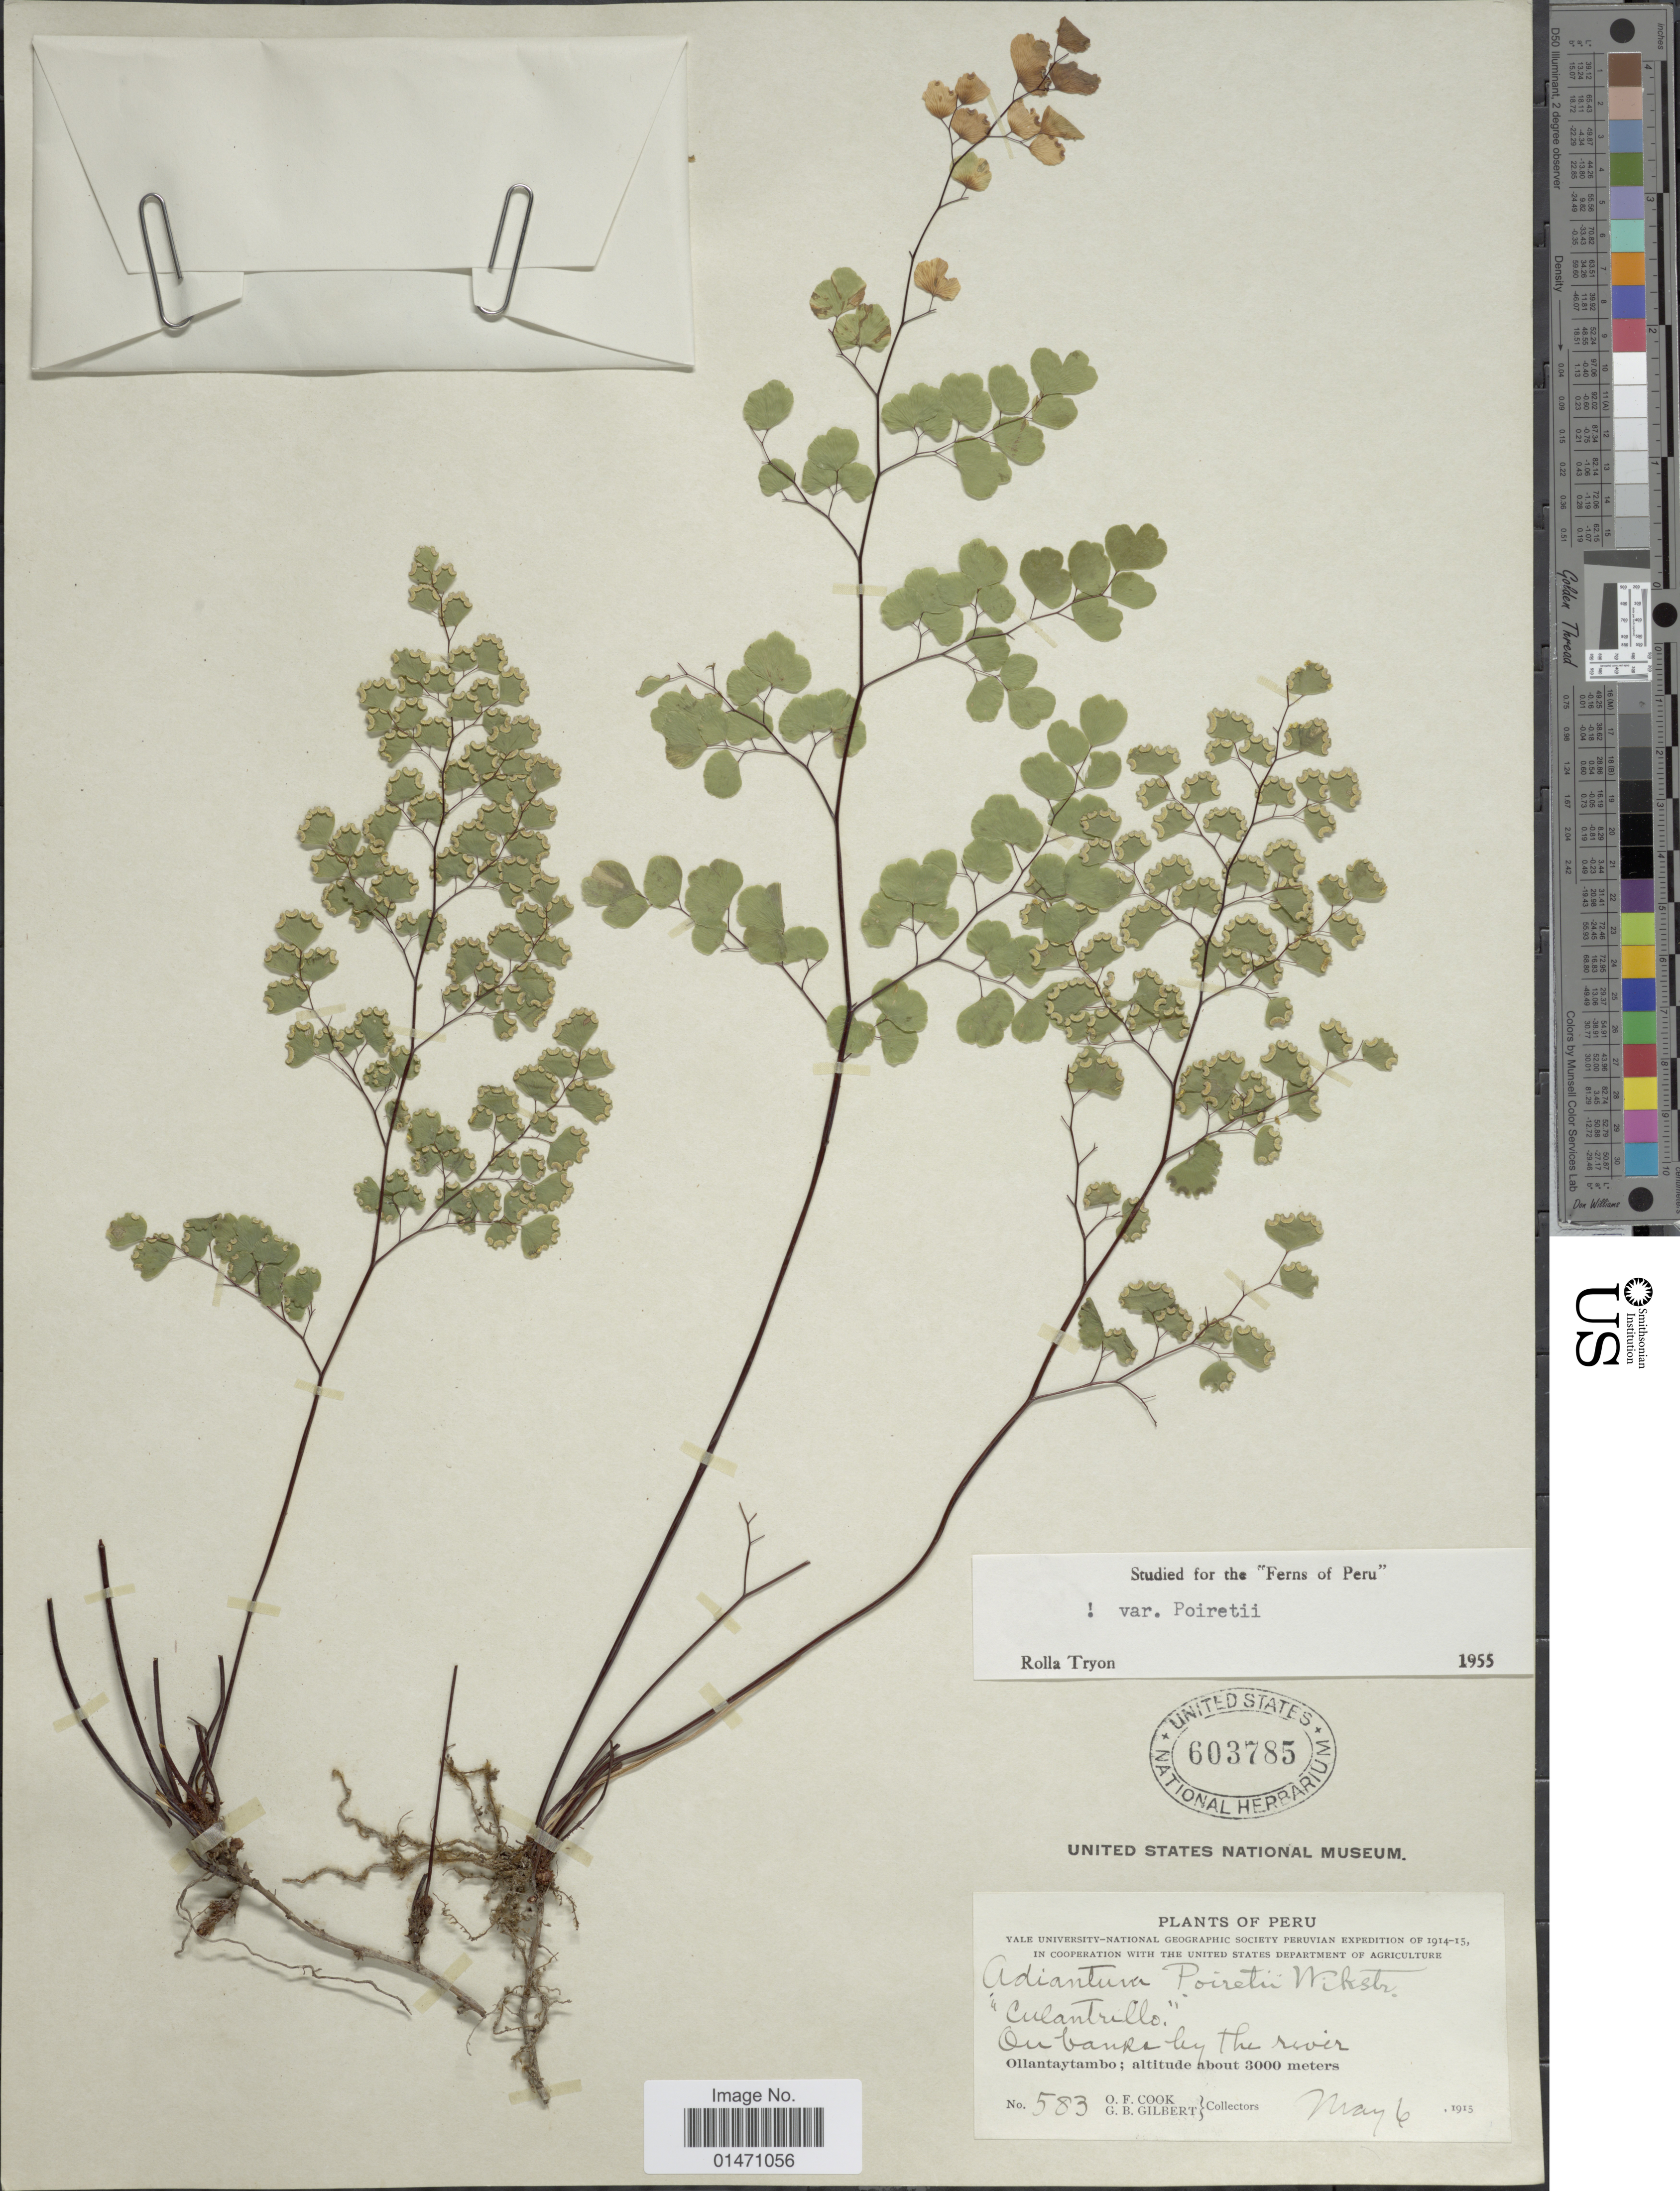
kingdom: Plantae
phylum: Tracheophyta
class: Polypodiopsida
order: Polypodiales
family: Pteridaceae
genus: Adiantum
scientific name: Adiantum poiretii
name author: Wikstr.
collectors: O. F. Cook & G. B. Gilbert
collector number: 583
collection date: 1915-05-06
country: Peru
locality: Plants of Peru, Ollantaytambo, on reforested terrace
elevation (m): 3000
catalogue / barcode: US 603785